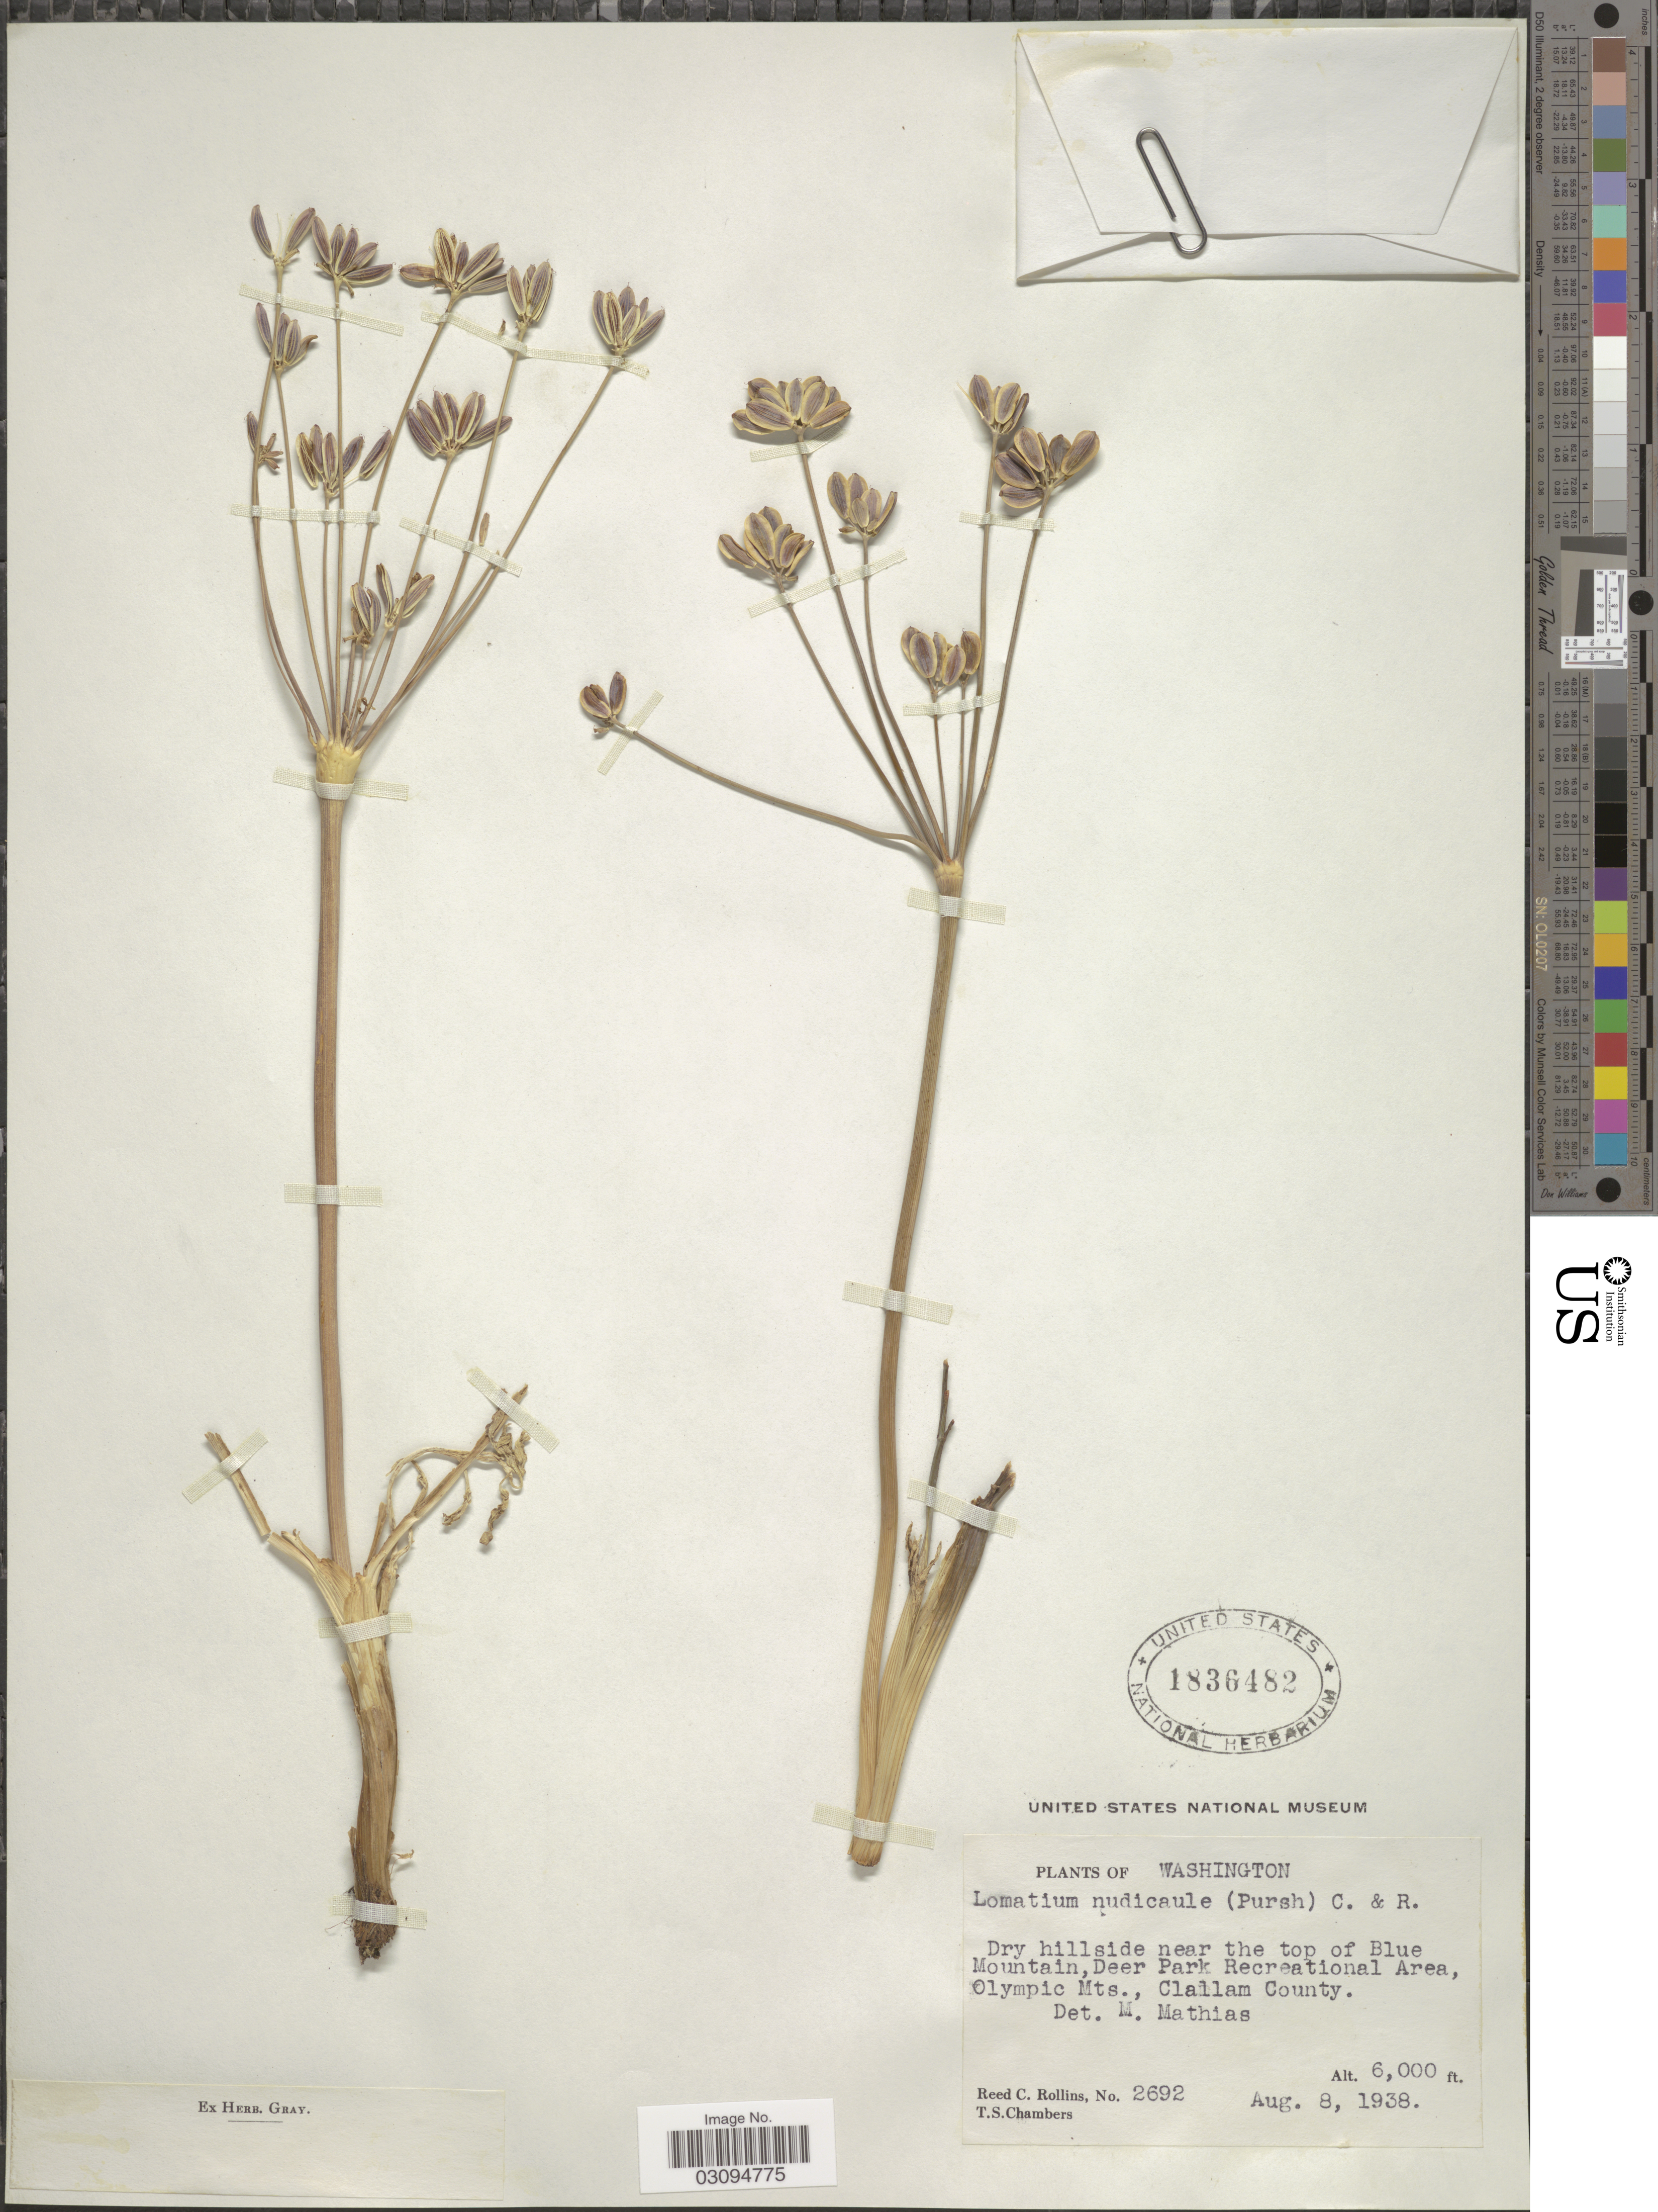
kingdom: Plantae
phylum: Tracheophyta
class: Magnoliopsida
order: Apiales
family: Apiaceae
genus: Lomatium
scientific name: Lomatium nudicaule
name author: (Pursh) J.M. Coult. & Rose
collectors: R. Collins & T. Chambers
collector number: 2692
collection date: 1938-08-08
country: United States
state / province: Washington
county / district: Clallam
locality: Dry hillside near the top of Blue Mountain, Deer Park Recreational Area, Olympic Mts., Clallam County.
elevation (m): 1829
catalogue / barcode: US 1836482